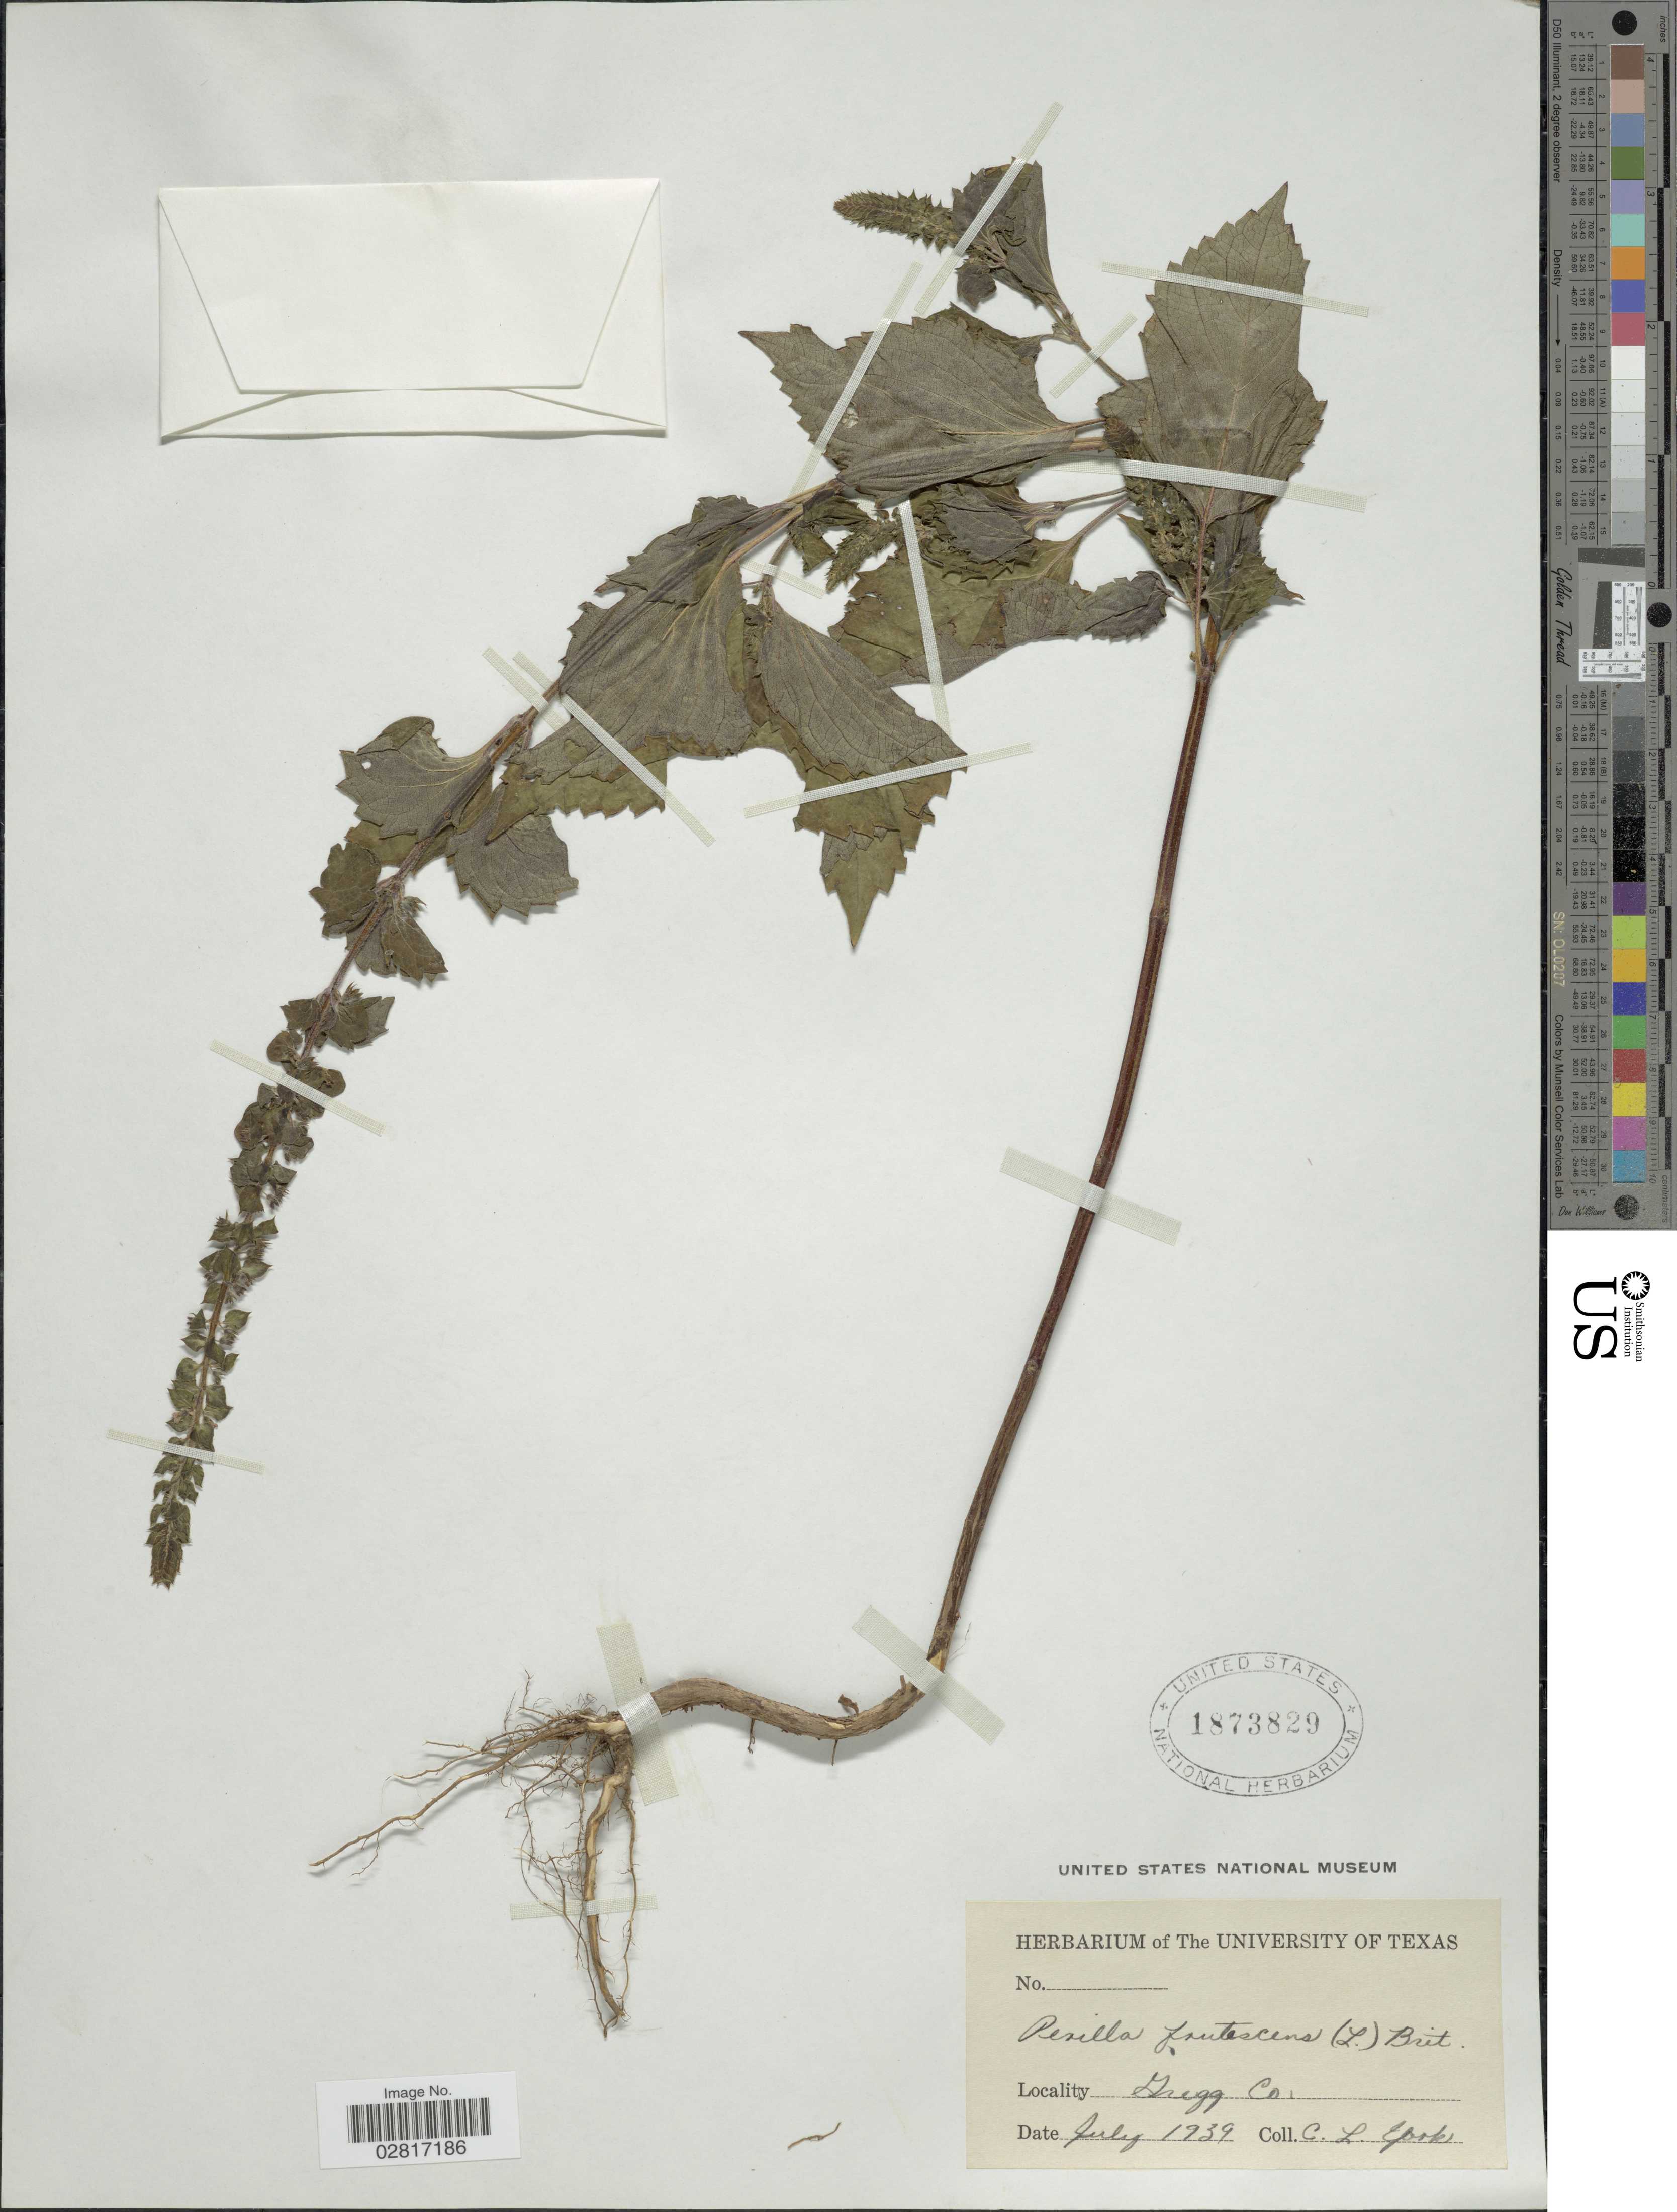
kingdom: Plantae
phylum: Tracheophyta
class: Magnoliopsida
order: Lamiales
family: Lamiaceae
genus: Perilla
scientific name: Perilla frutescens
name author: (L.) Britton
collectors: C. L. York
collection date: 1939-07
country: United States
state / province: Texas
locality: Gregg Co.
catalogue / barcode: US 1873829